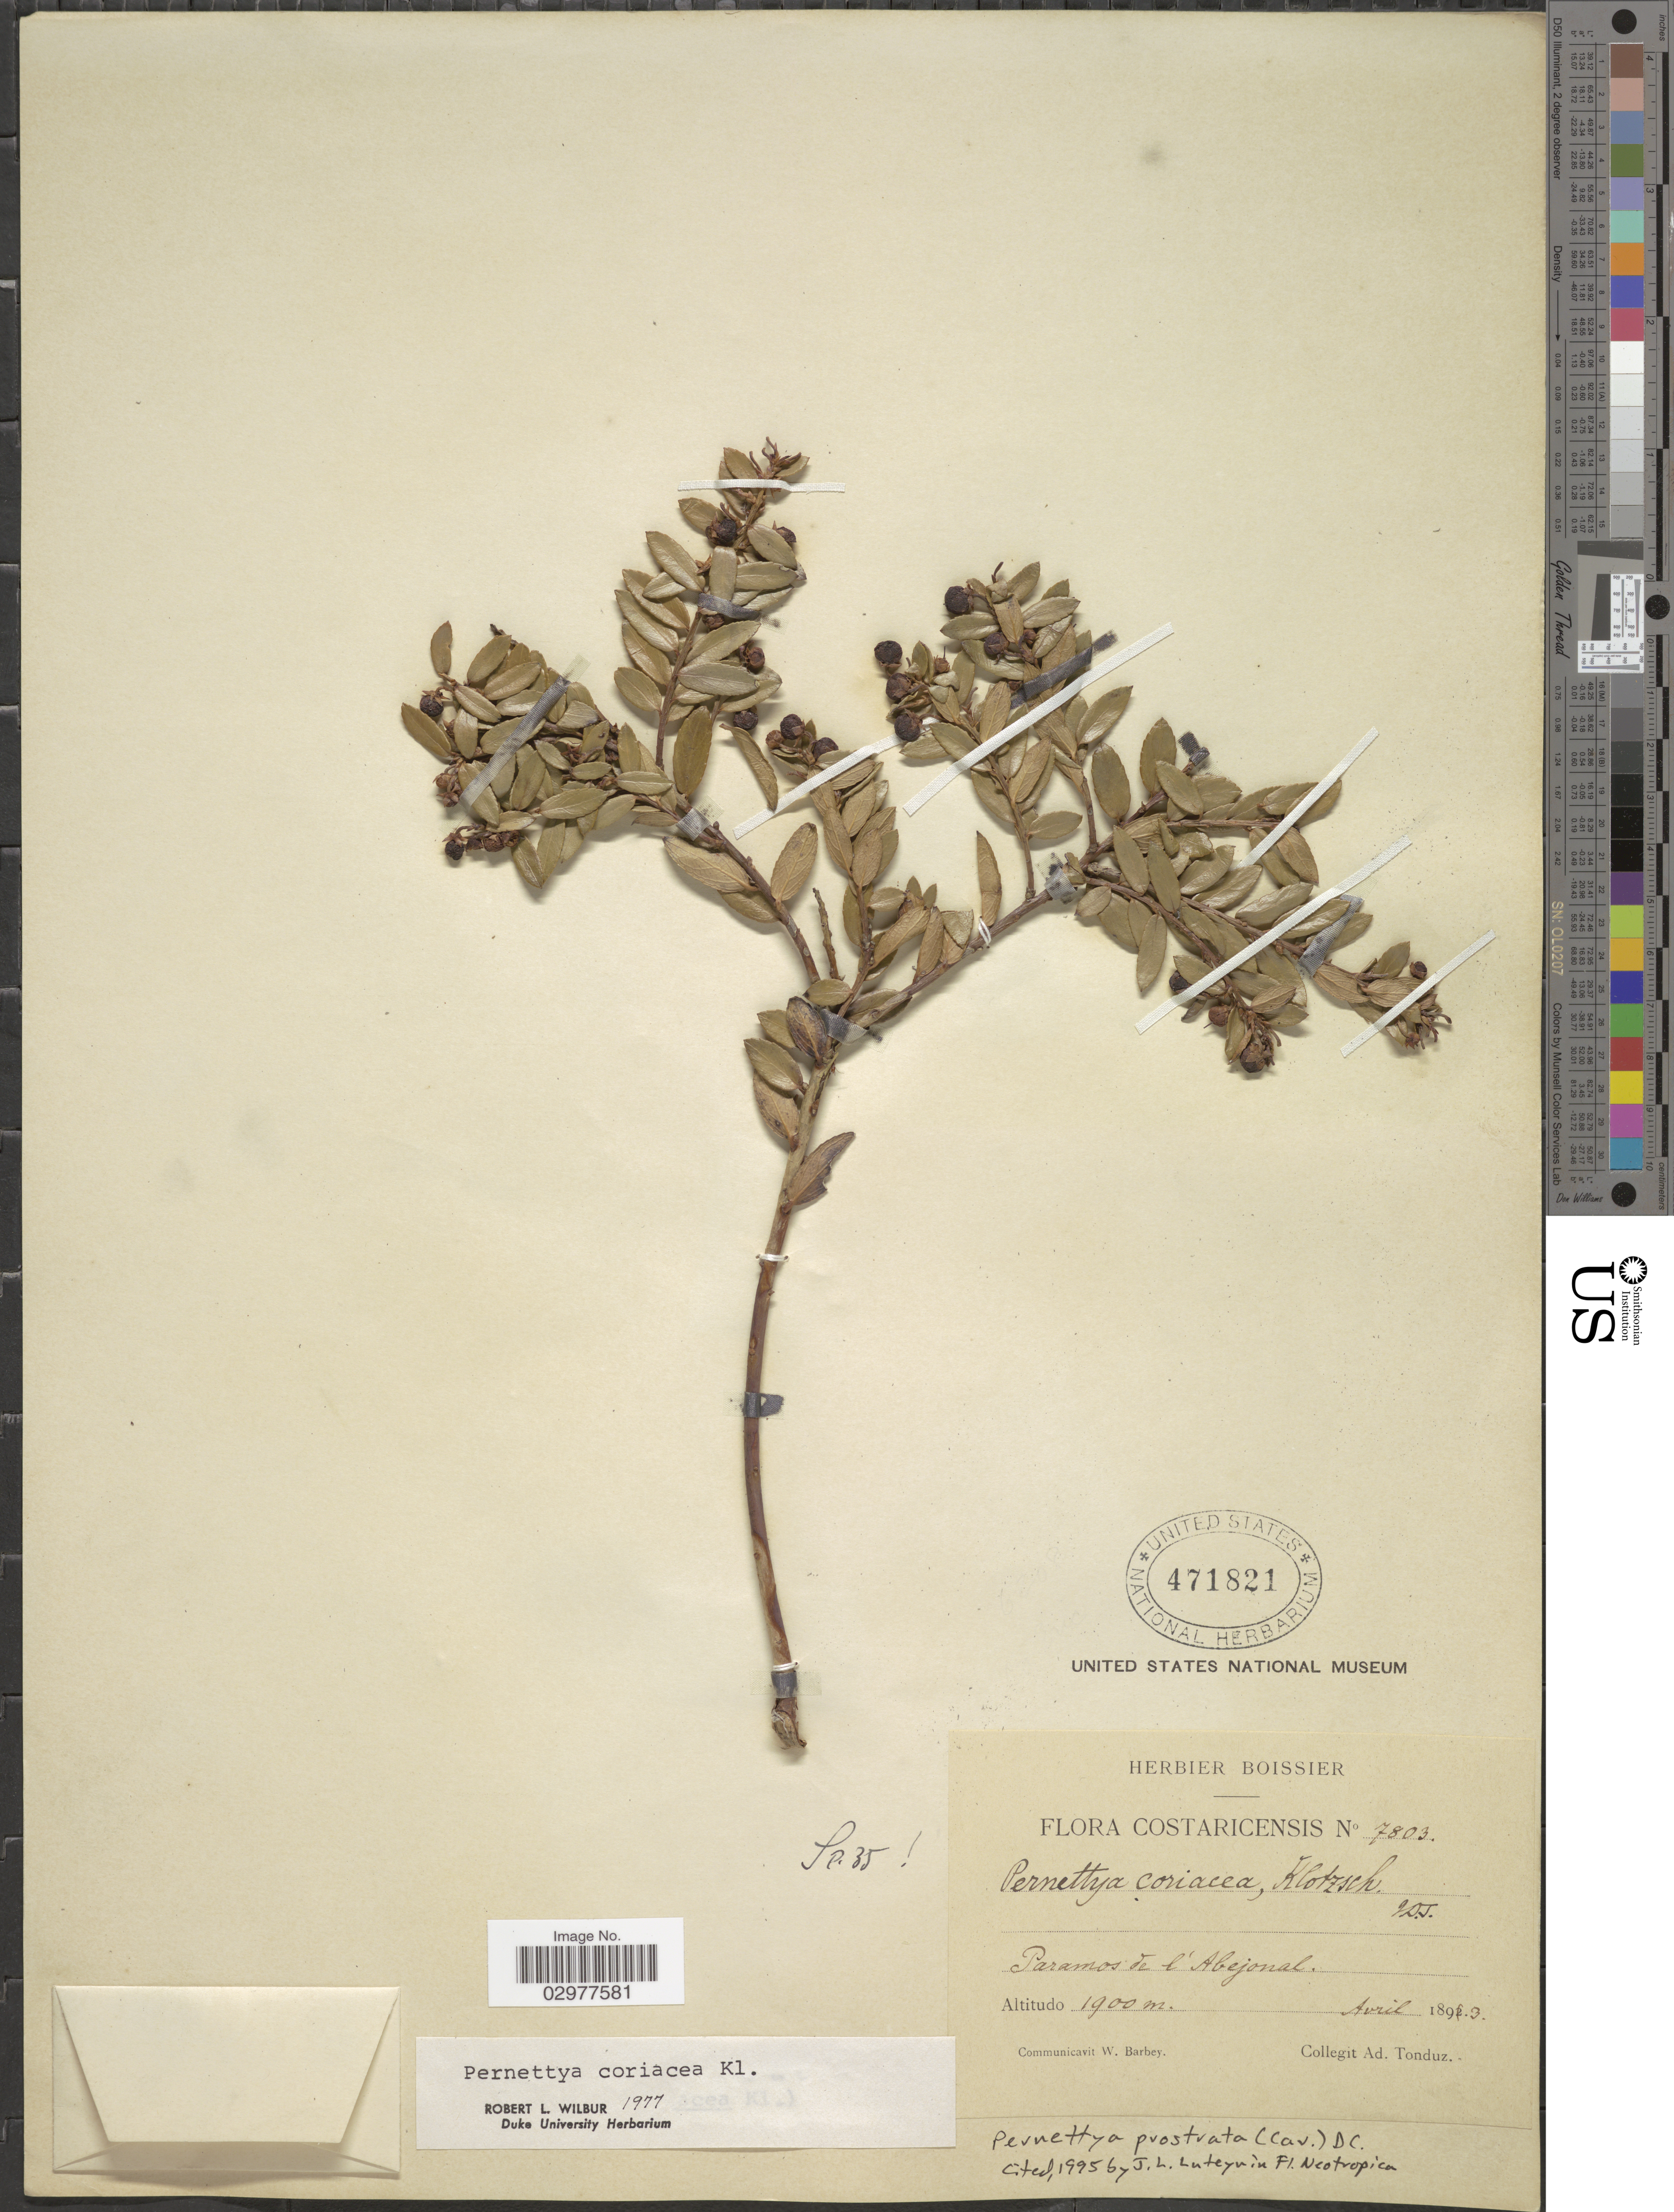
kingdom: Plantae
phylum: Tracheophyta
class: Magnoliopsida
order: Ericales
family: Ericaceae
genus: Pernettya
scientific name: Pernettya prostrata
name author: (Cav.) DC.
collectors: A. Tonduz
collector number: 7803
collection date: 1893-04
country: Costa Rica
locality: Paramos de l'Abejonal.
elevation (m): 1900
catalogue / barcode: US 471821